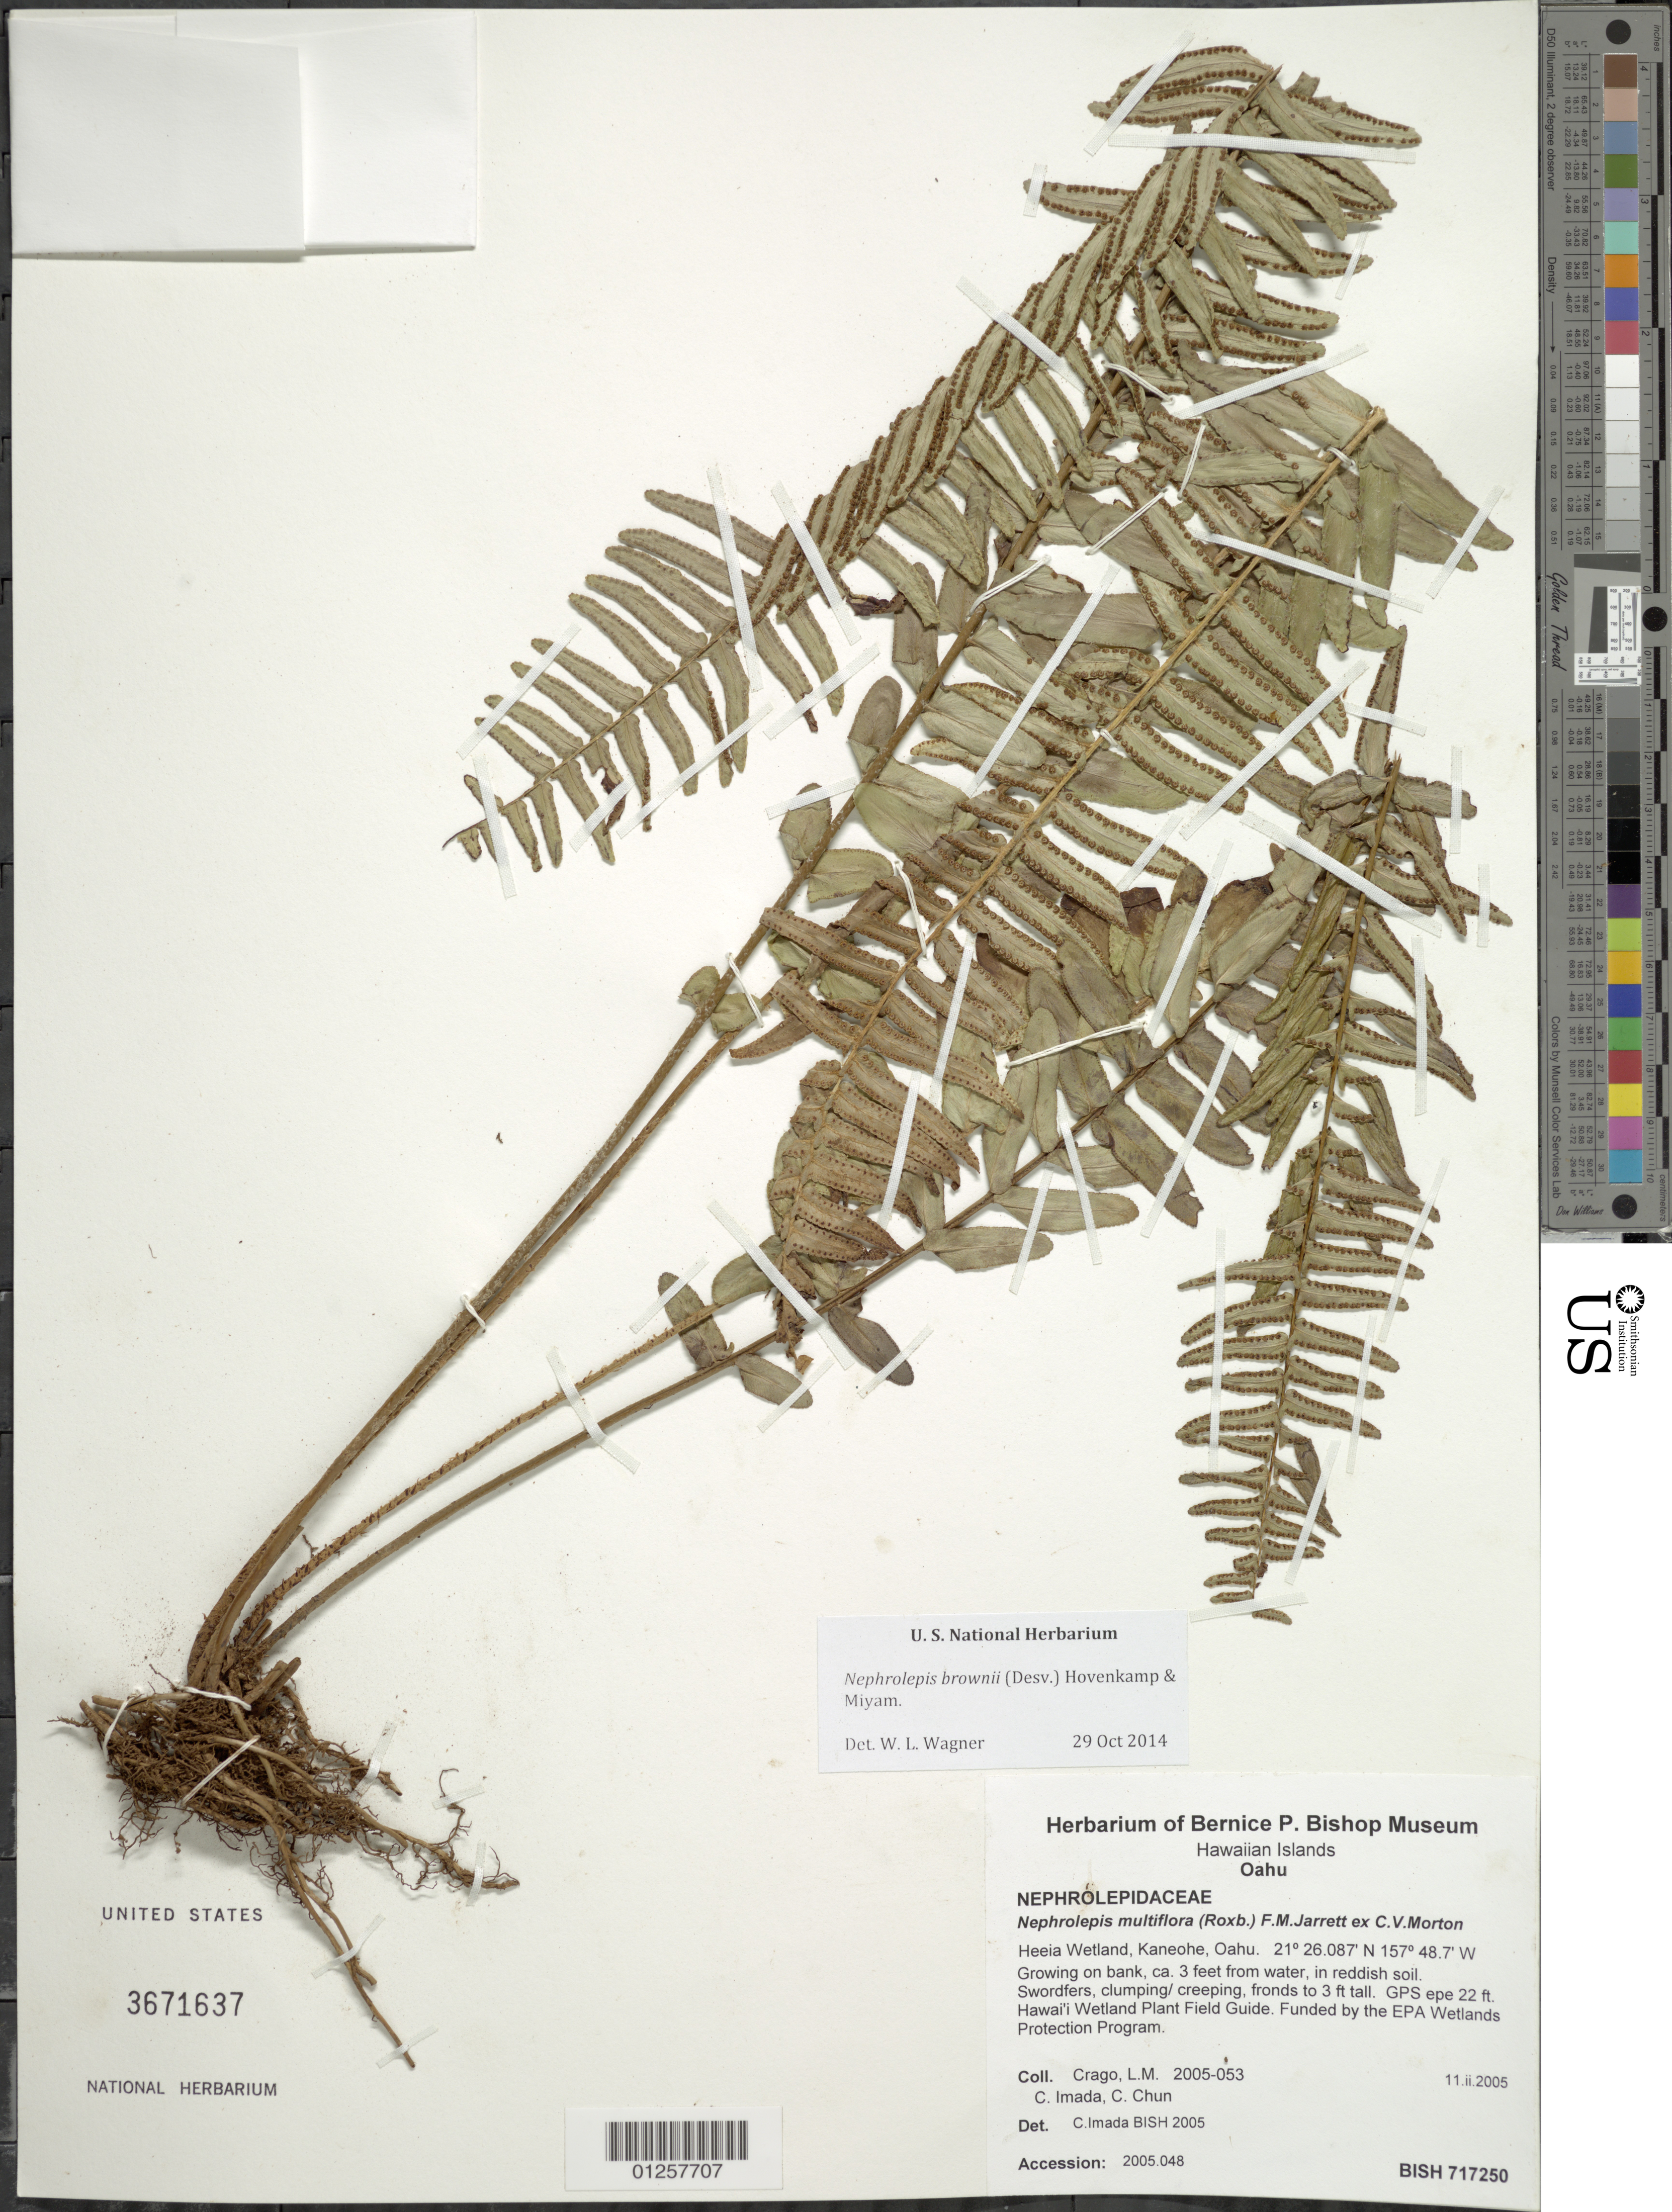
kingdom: Plantae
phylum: Tracheophyta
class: Polypodiopsida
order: Polypodiales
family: Nephrolepidaceae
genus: Nephrolepis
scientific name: Nephrolepis multiflora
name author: (Roxb.) F.M. Jarrett ex C.V. Morton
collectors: L. Crago, C. Imada & C. Chun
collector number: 2005-053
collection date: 2005-02-11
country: United States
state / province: Hawaii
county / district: Honolulu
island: Oahu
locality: Kaneohe, Heeia Wetland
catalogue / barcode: US 3671637